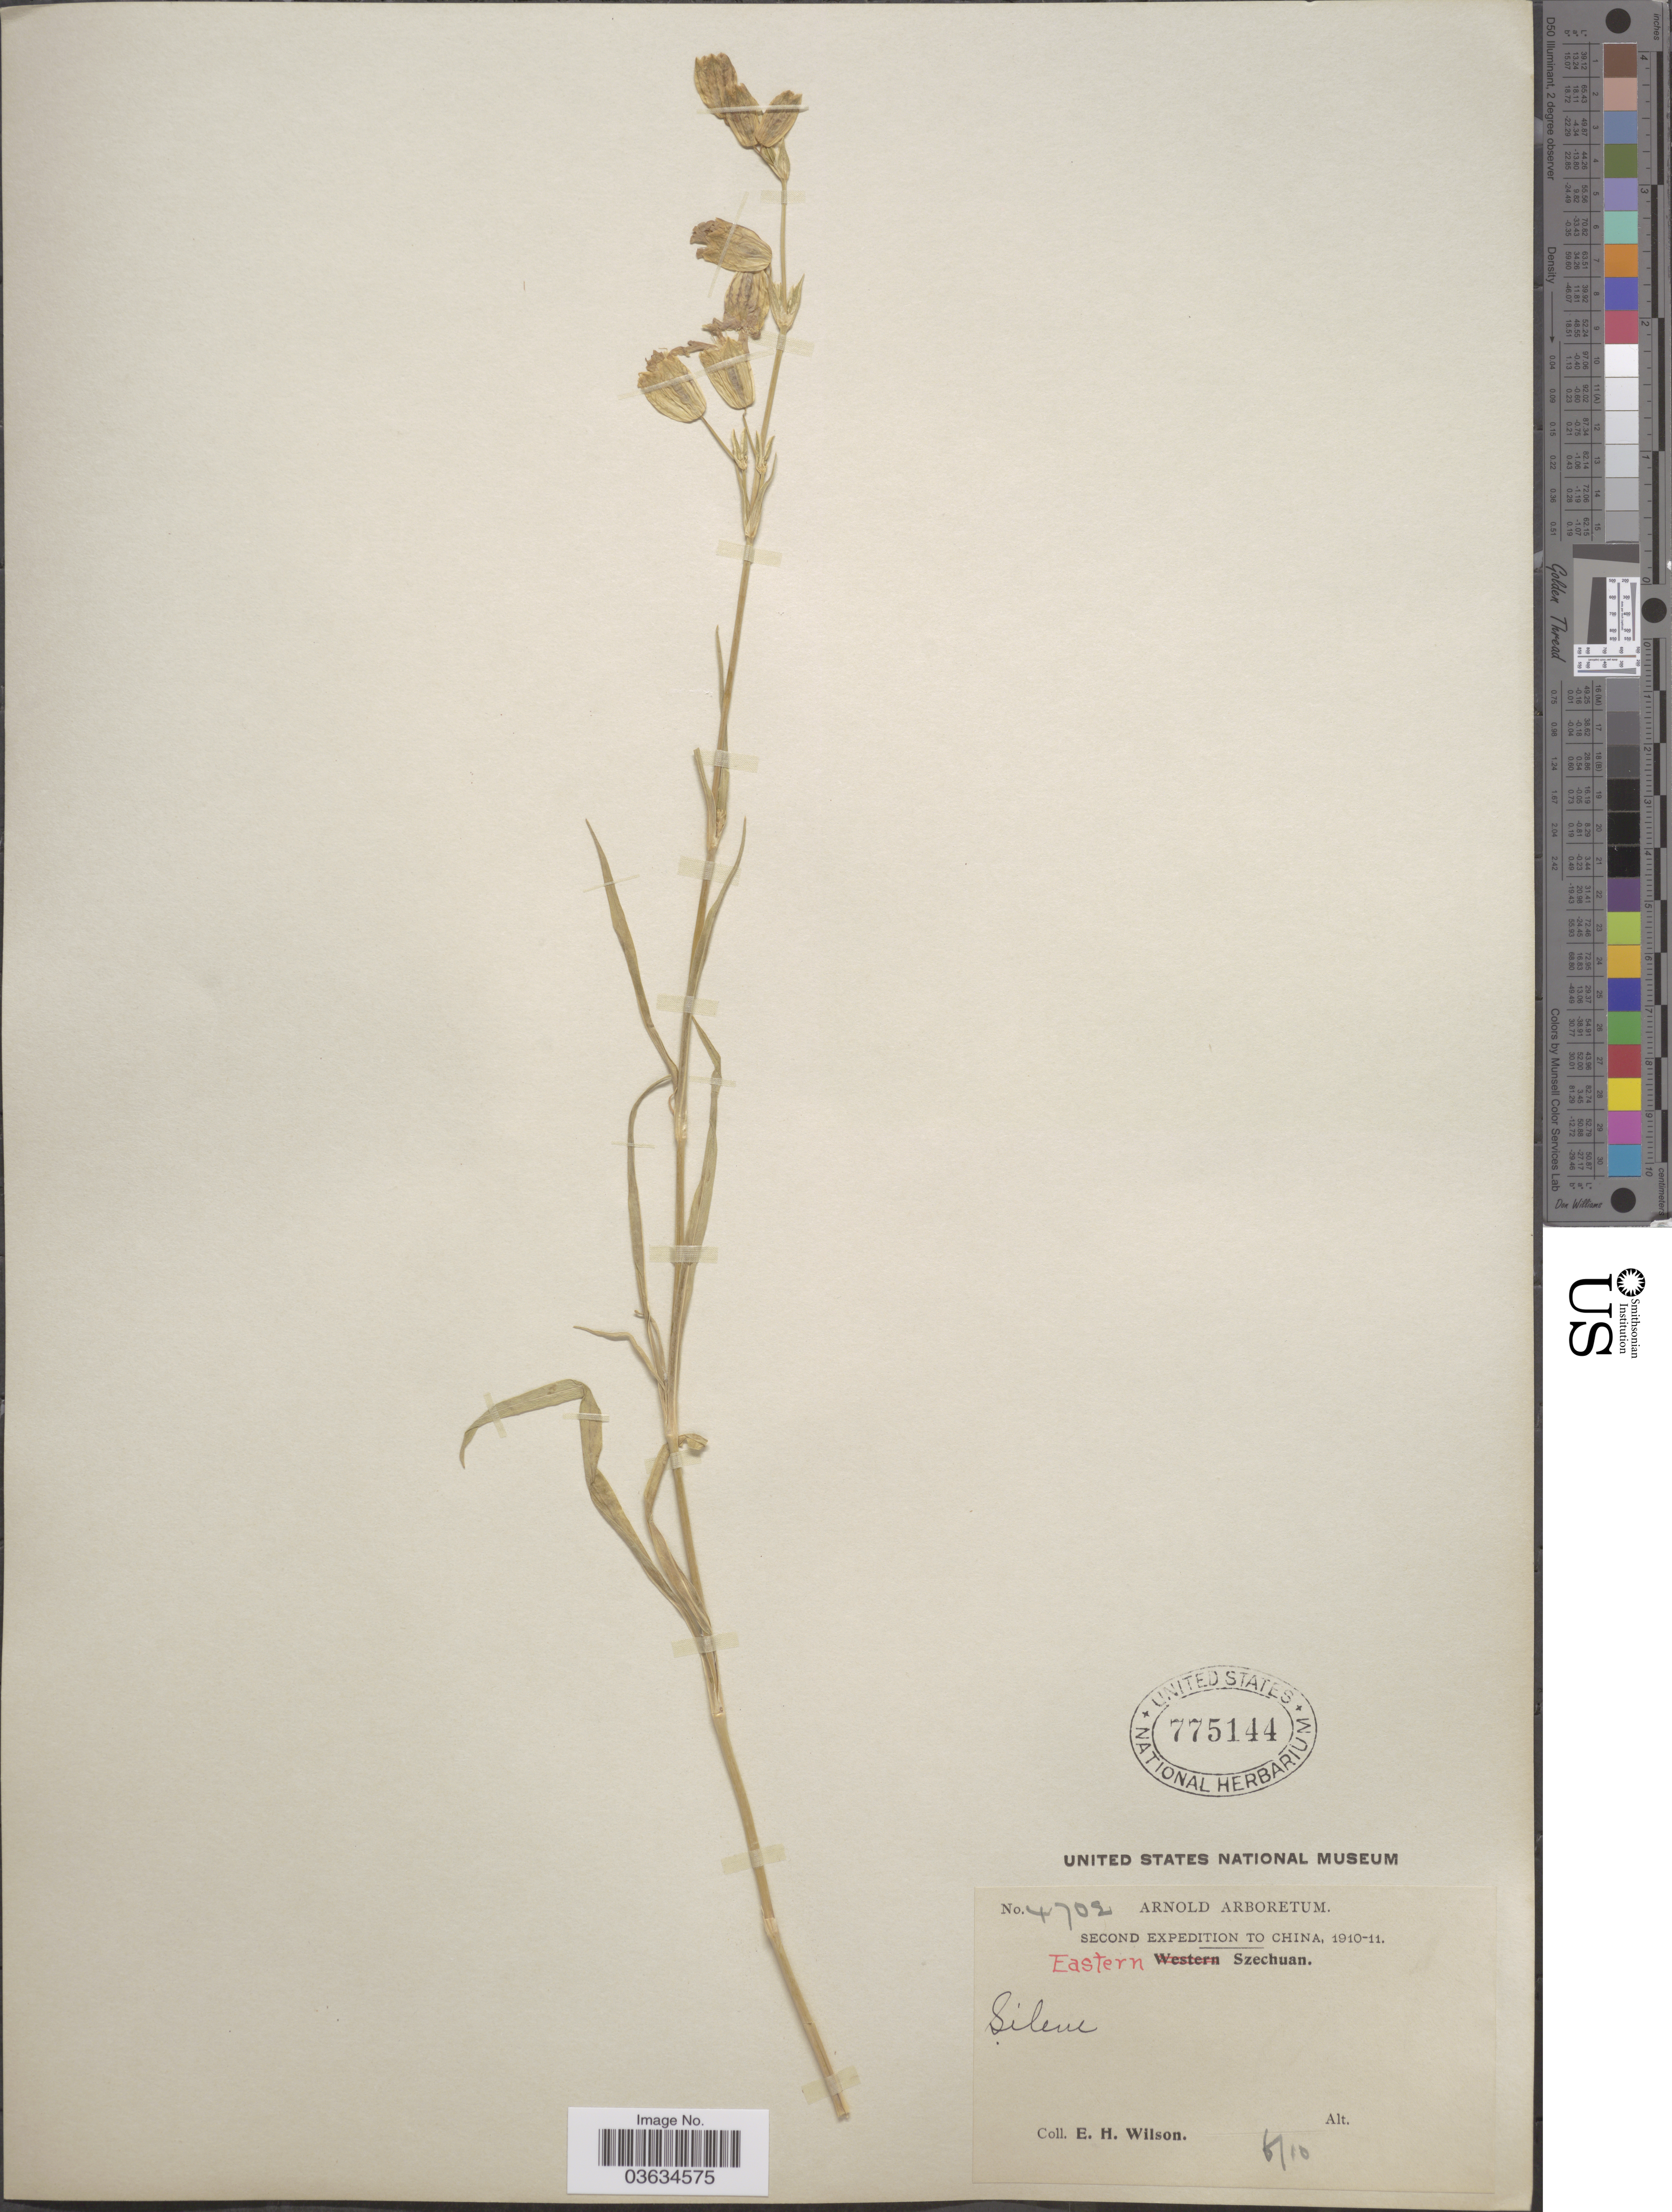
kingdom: Plantae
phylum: Tracheophyta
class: Magnoliopsida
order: Caryophyllales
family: Caryophyllaceae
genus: Silene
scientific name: Silene sp.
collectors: E. Wilson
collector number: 4702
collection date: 1910-06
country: China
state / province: Sichuan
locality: Eastern Szechuan.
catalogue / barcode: US 775144